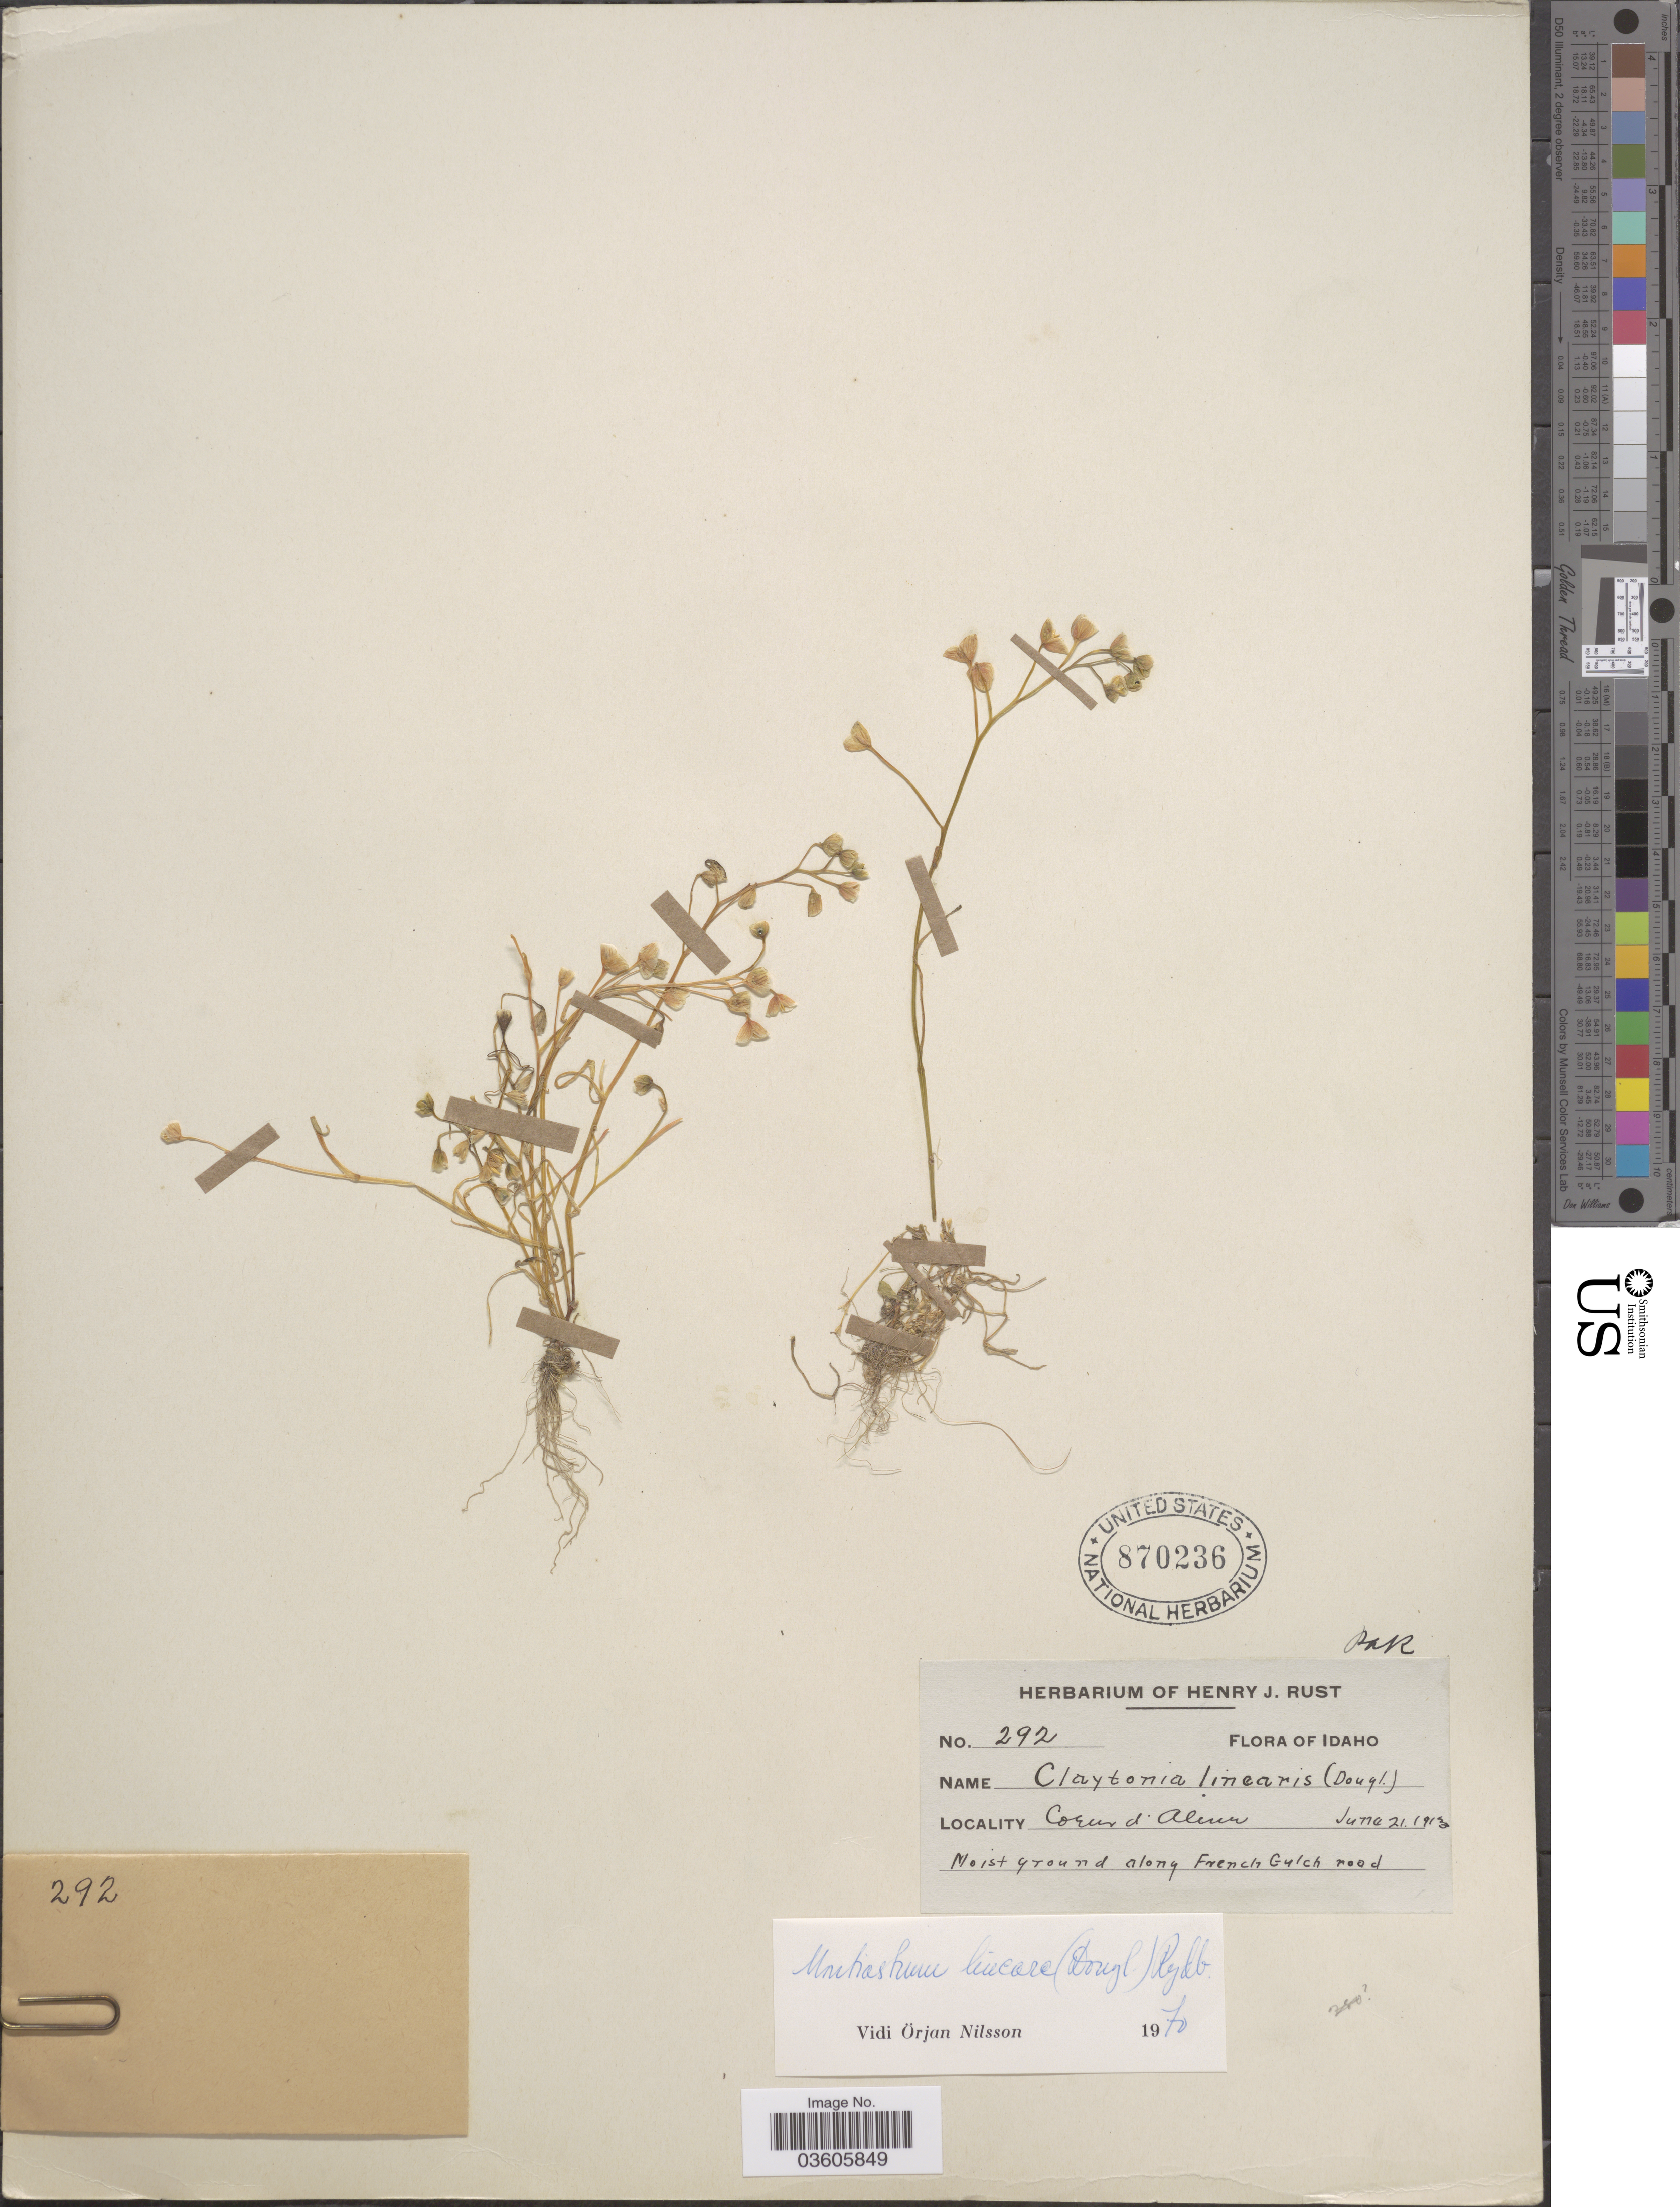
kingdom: Plantae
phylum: Tracheophyta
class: Magnoliopsida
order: Caryophyllales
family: Montiaceae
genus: Montia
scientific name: Montia linearis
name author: (Douglas) Greene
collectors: H. J. Rust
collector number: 292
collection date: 1913-06-21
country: United States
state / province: Idaho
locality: Coeur d'Alene, along French Gulch road.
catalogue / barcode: US 870236